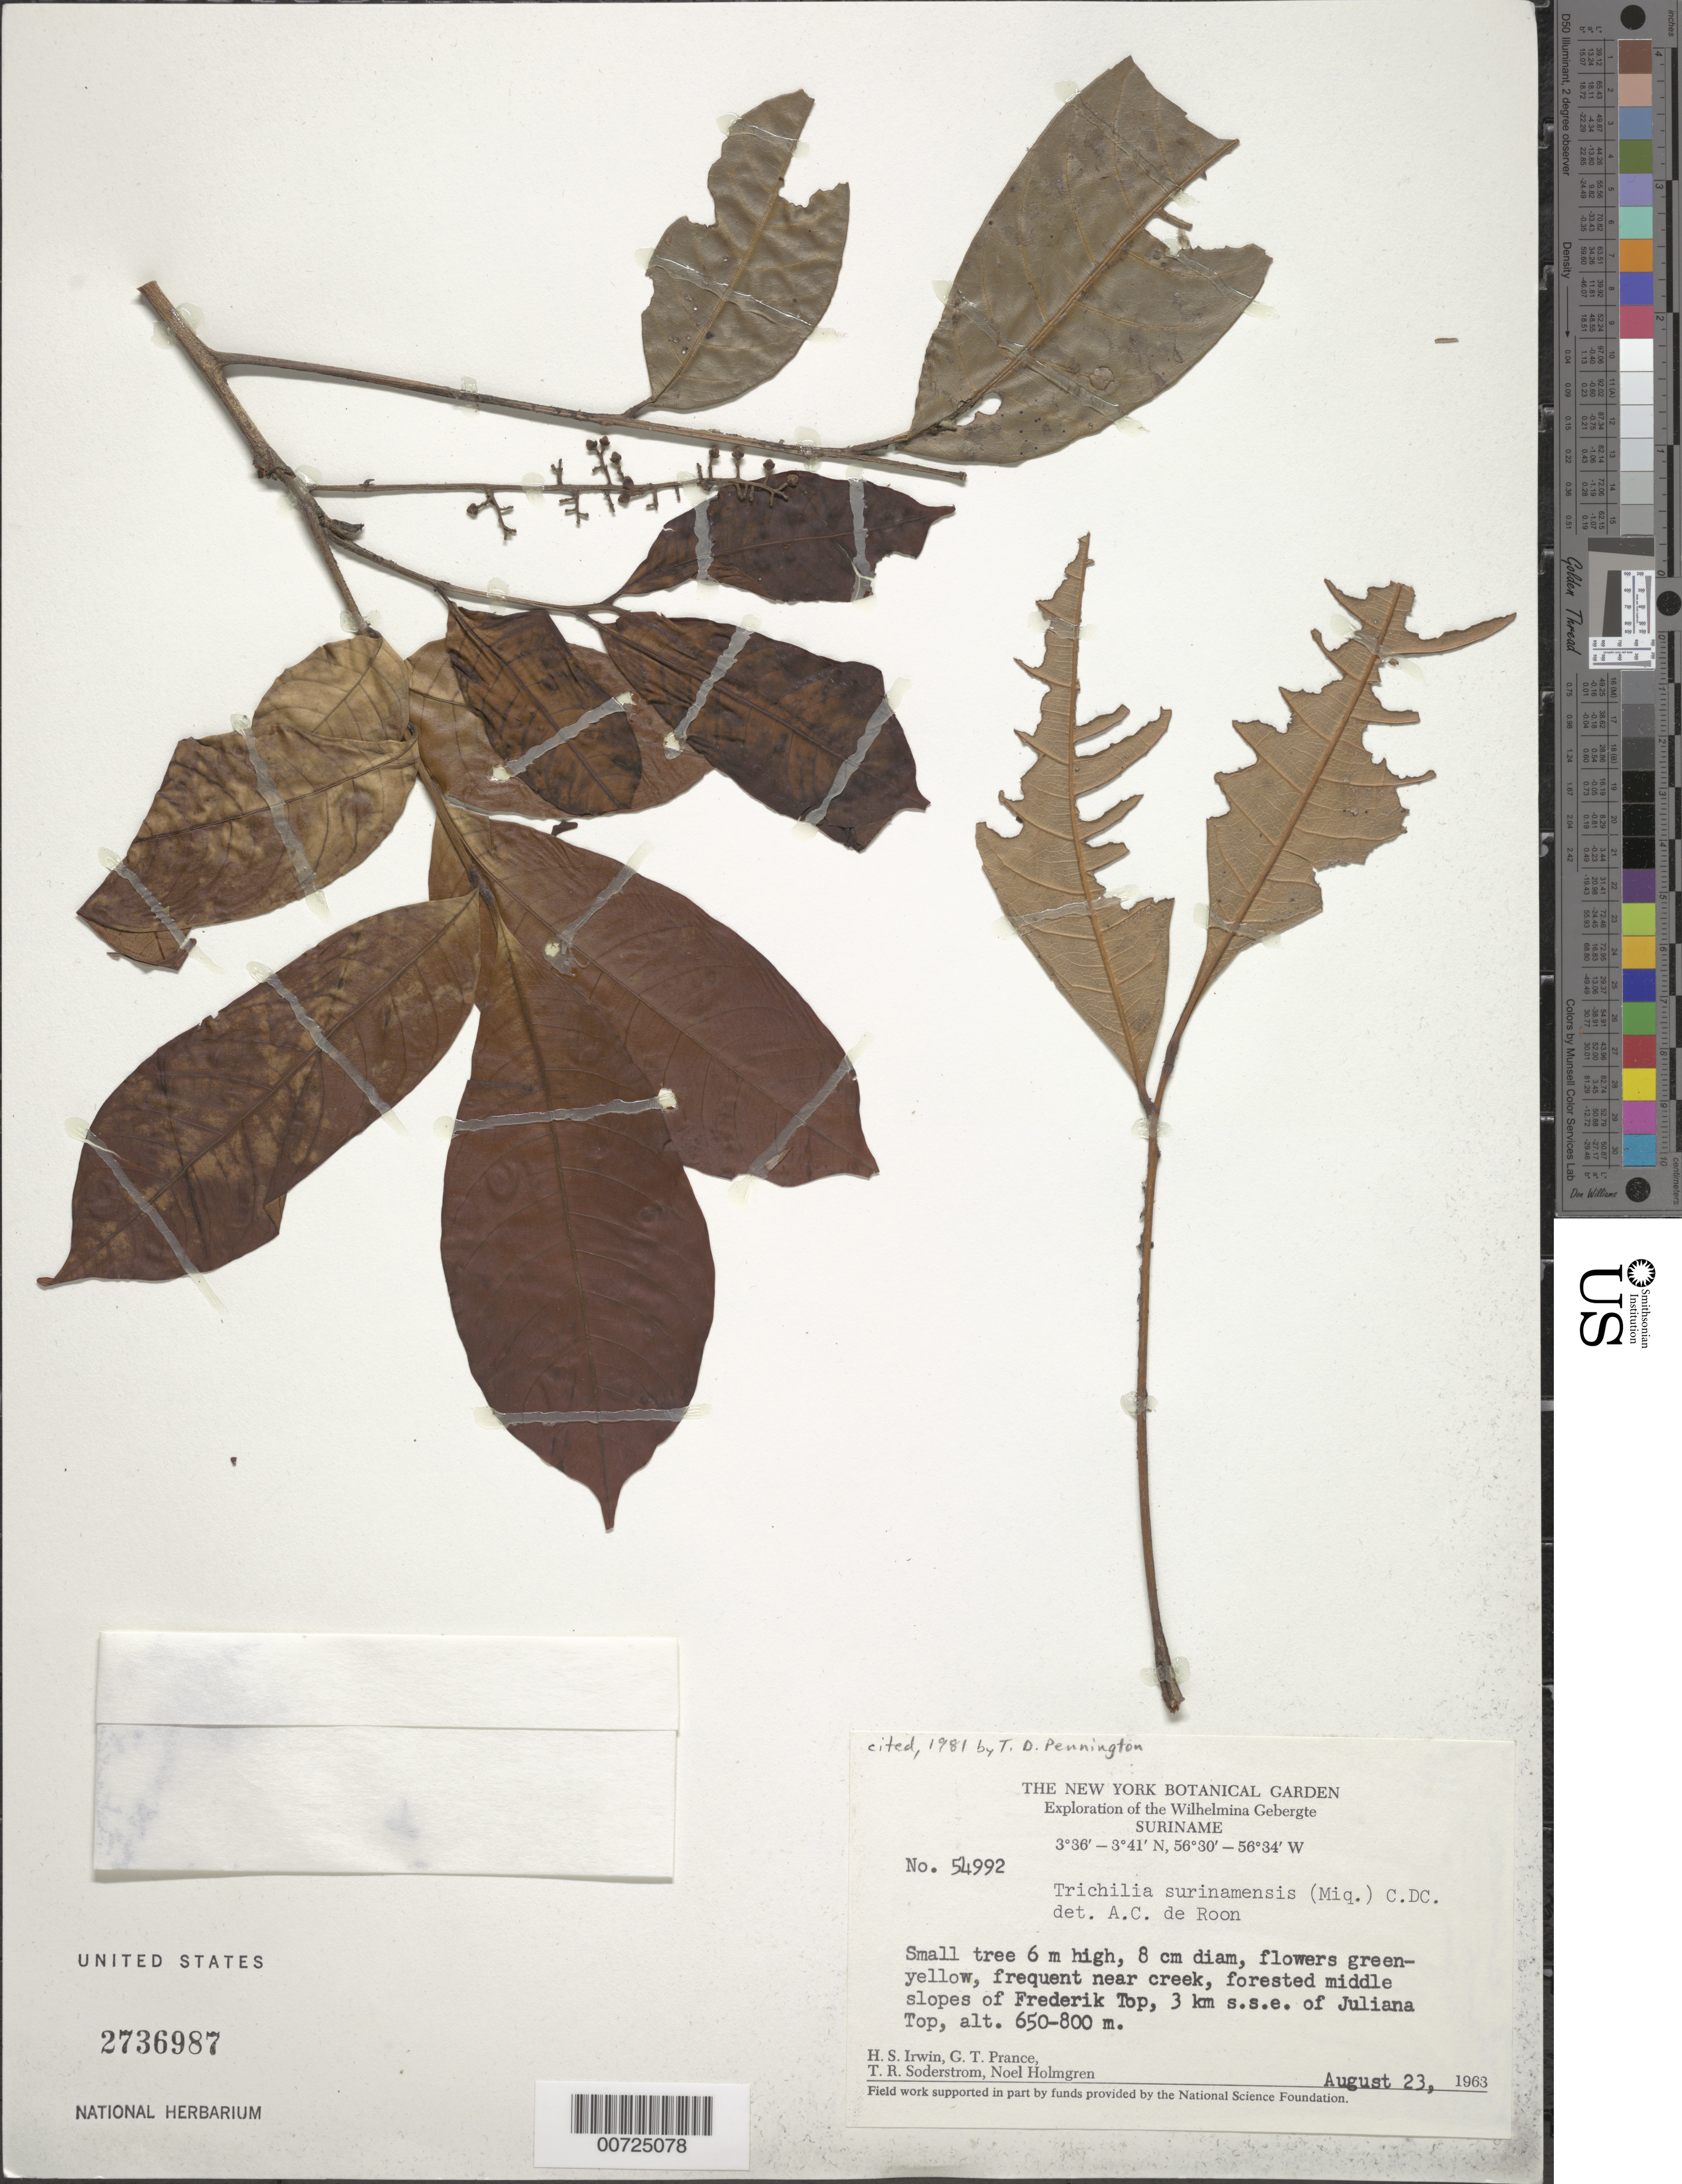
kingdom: Plantae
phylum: Tracheophyta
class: Magnoliopsida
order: Sapindales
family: Meliaceae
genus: Trichilia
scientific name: Trichilia surinamensis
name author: (Miq.) C. DC.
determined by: Pennington, T. D., (K)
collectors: H. Irwin, G. T. Prance, T. R. Soderstrom & N. H. Holmgren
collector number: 54992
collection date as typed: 23-Aug-63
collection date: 1963-08-23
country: Suriname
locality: Frederik Top, 3 km SSE of Juliana Top, Wilhelmina Gebergte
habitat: Near creek, forested middle slopes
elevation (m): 650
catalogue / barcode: US 2736987